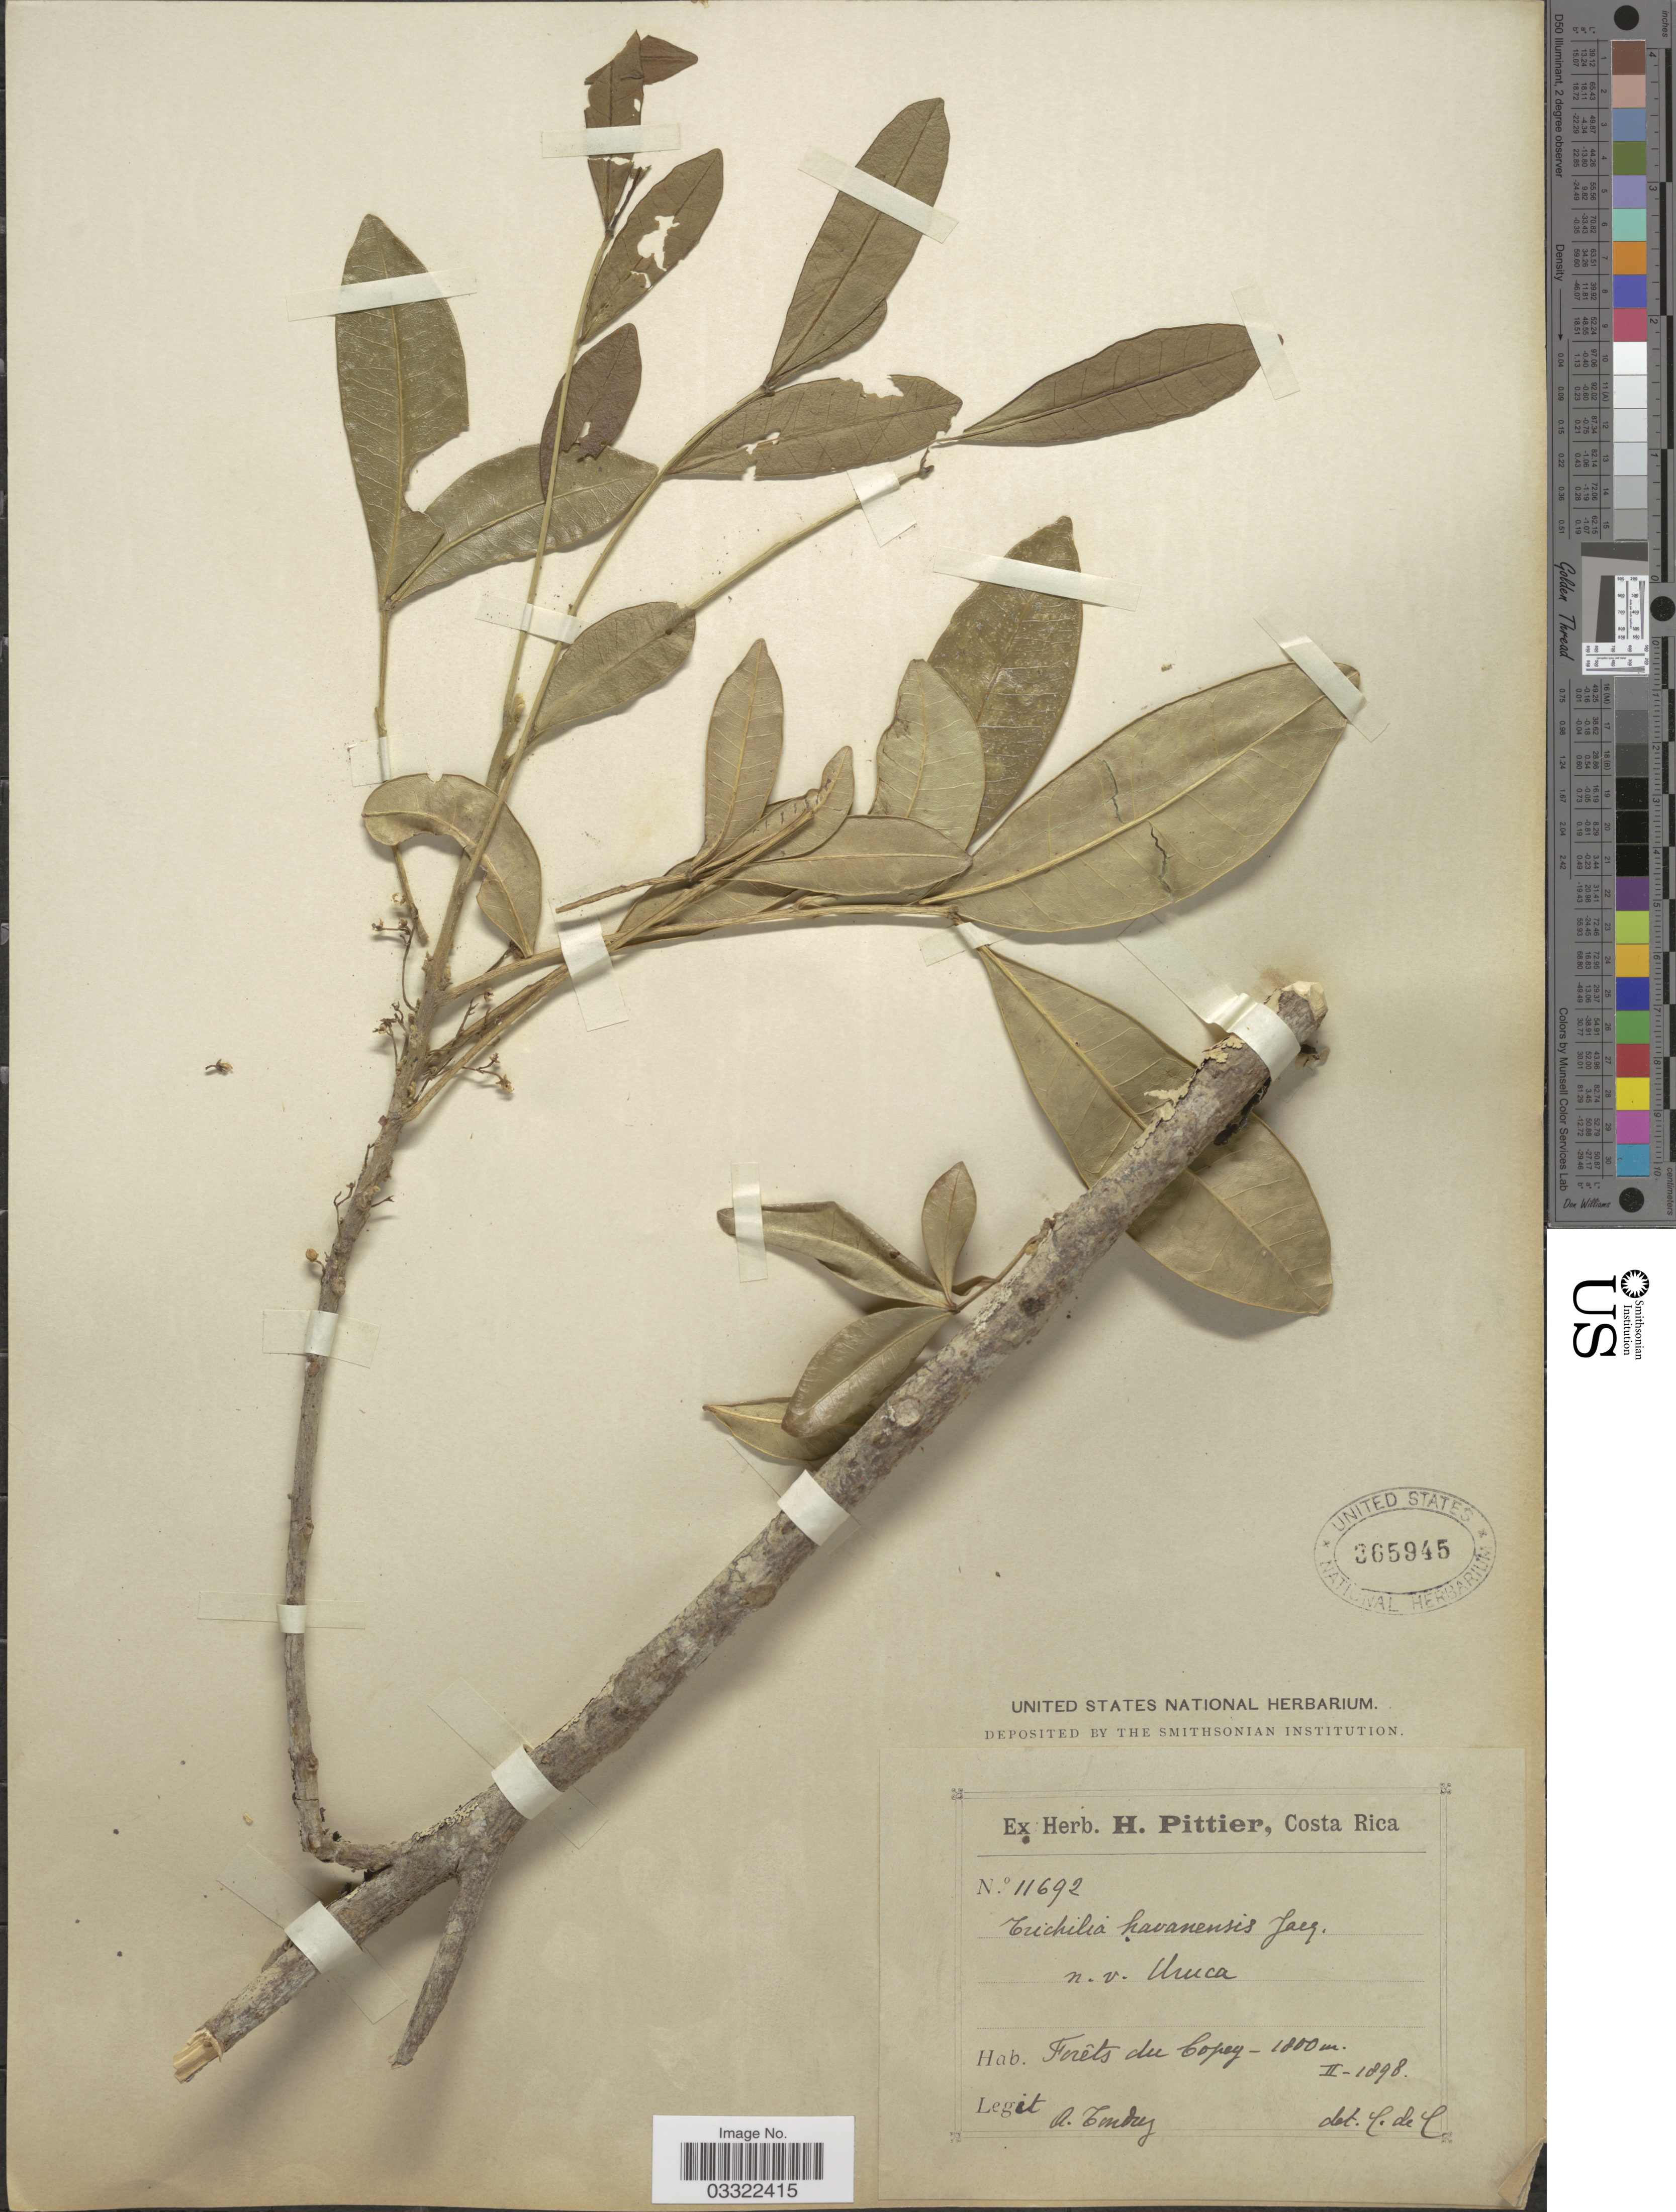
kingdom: Plantae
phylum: Tracheophyta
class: Magnoliopsida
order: Sapindales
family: Meliaceae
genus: Trichilia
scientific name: Trichilia havanensis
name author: Jacq.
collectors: A. Tonduz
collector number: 11692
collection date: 1898-02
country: Costa Rica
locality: Forêts du Copey.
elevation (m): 1800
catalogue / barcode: US 365945